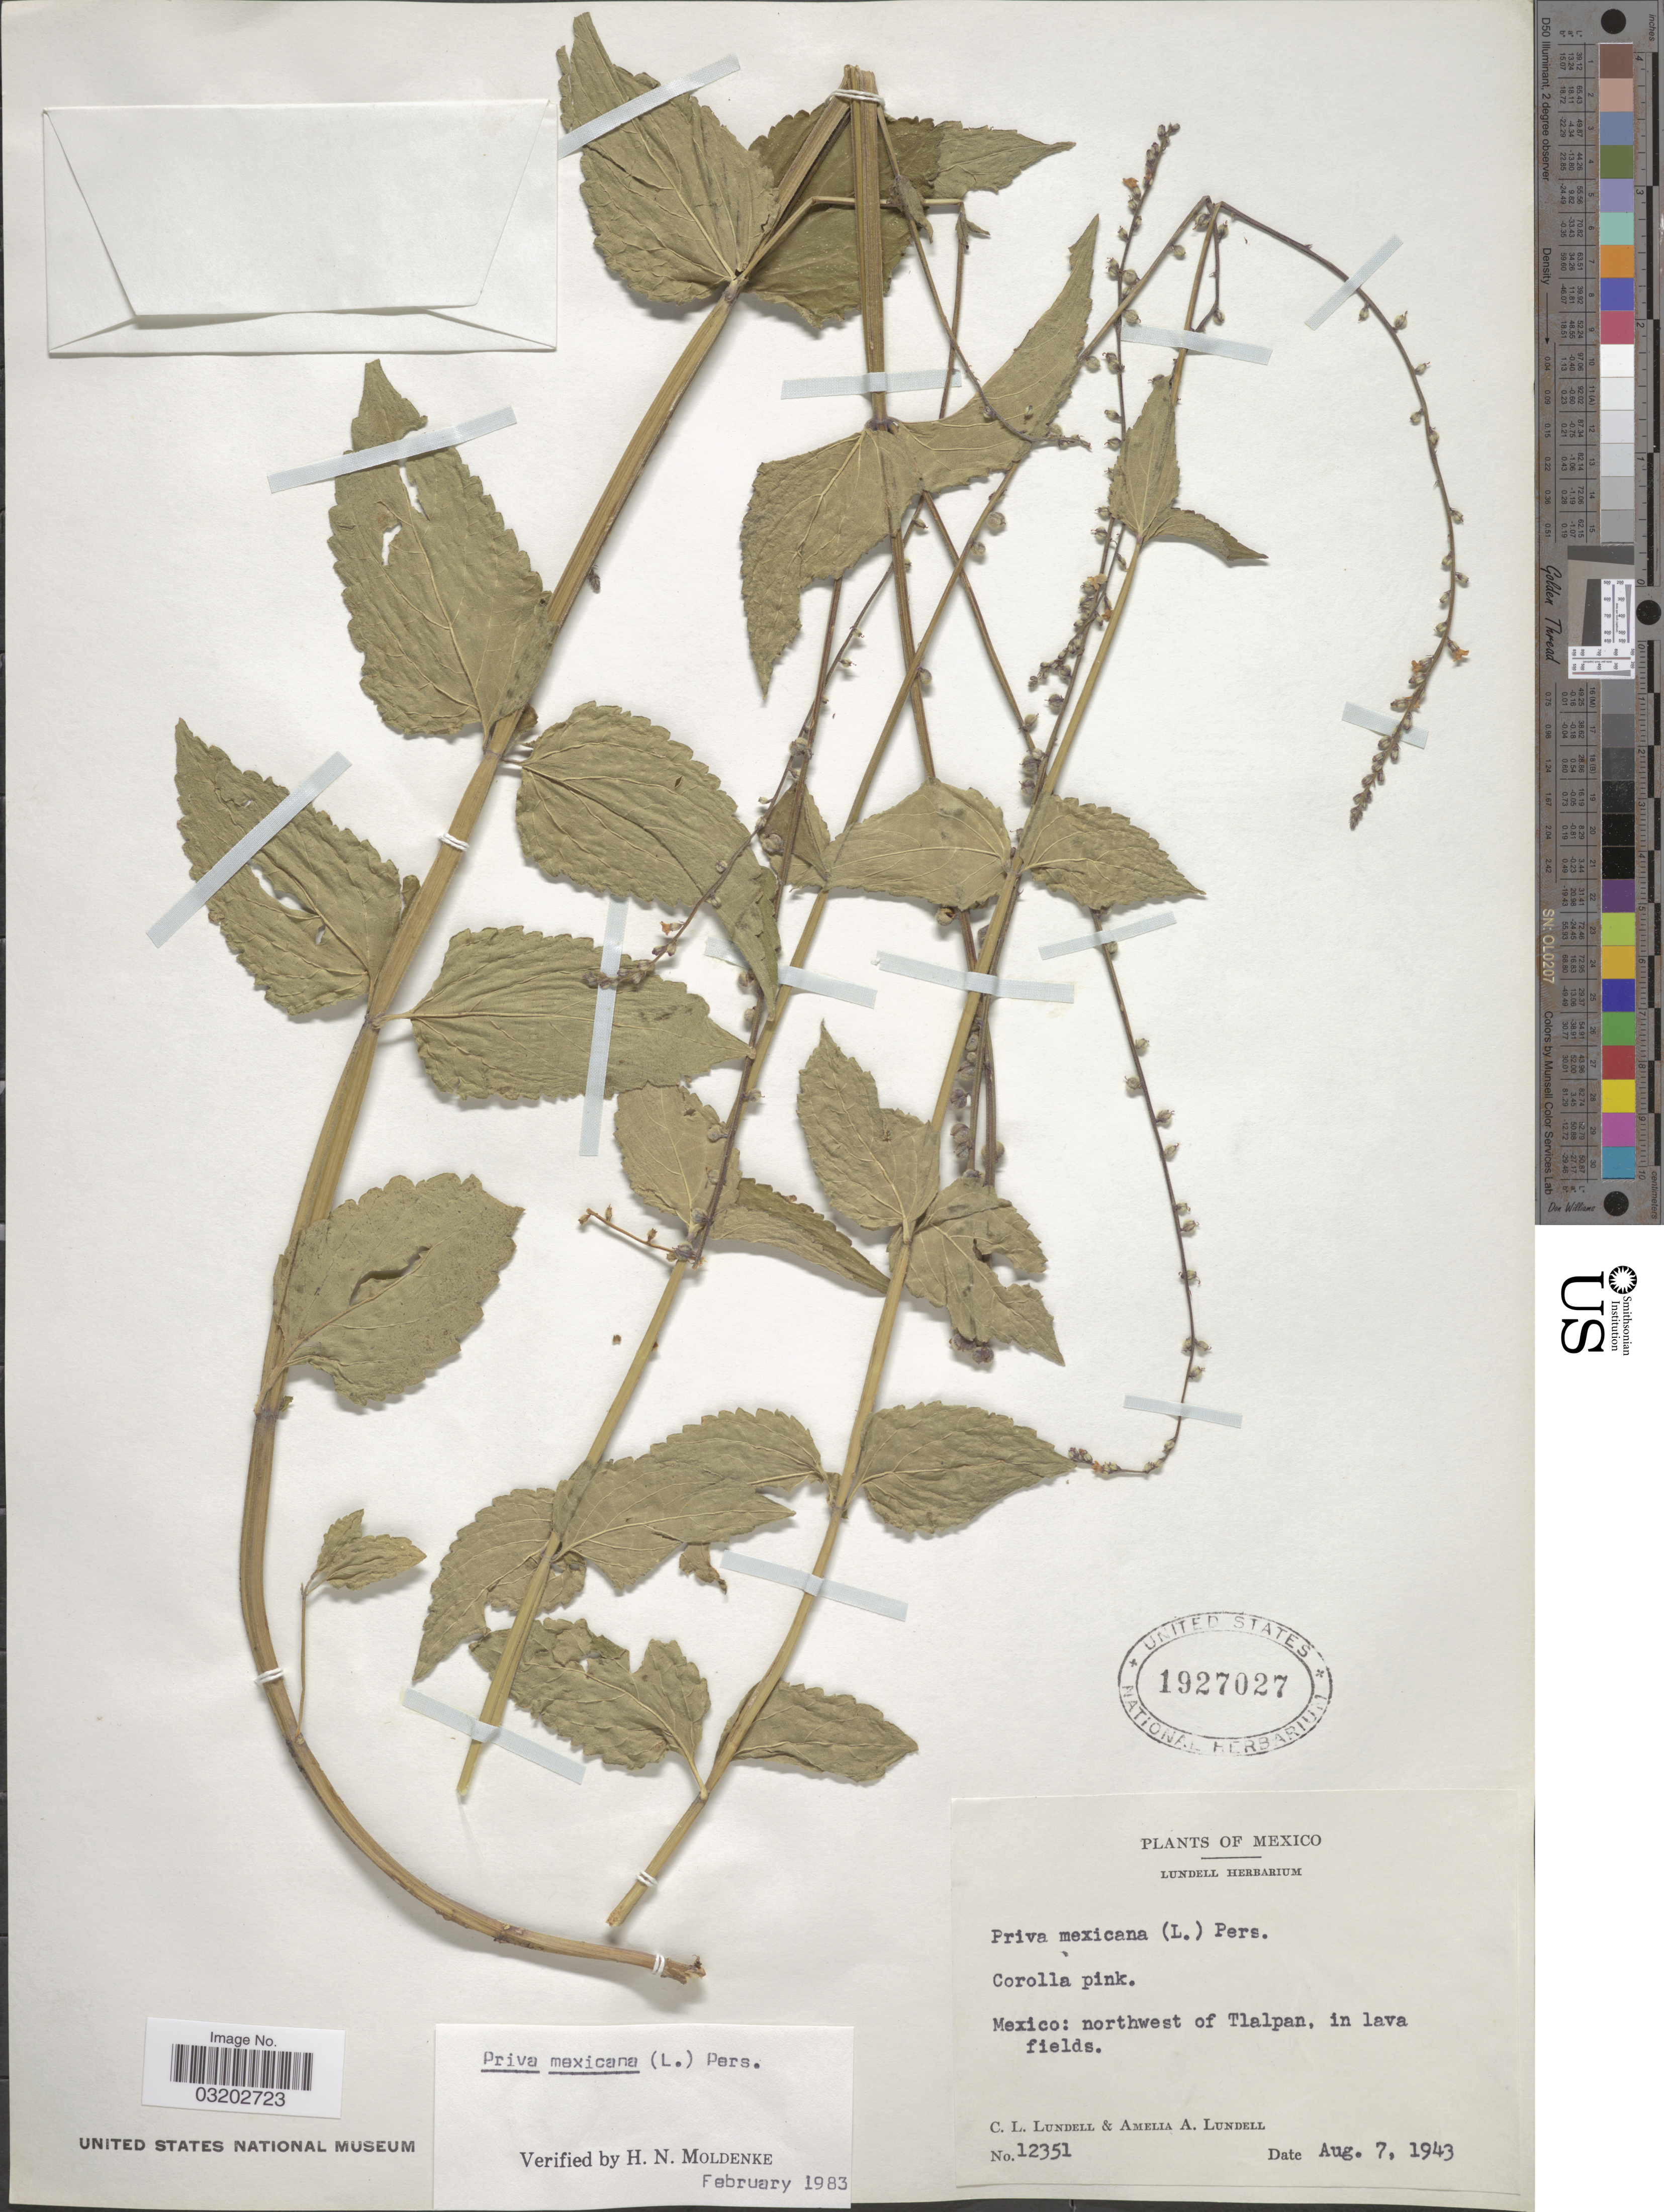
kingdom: Plantae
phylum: Tracheophyta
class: Magnoliopsida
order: Lamiales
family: Verbenaceae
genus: Priva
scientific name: Priva mexicana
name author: (L.) Pers.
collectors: C. L. Lundell & A. A. Lundell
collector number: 12351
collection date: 1943-08-07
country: Mexico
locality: Northwest of Tlalpan, in lava fields.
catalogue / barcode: US 1927027